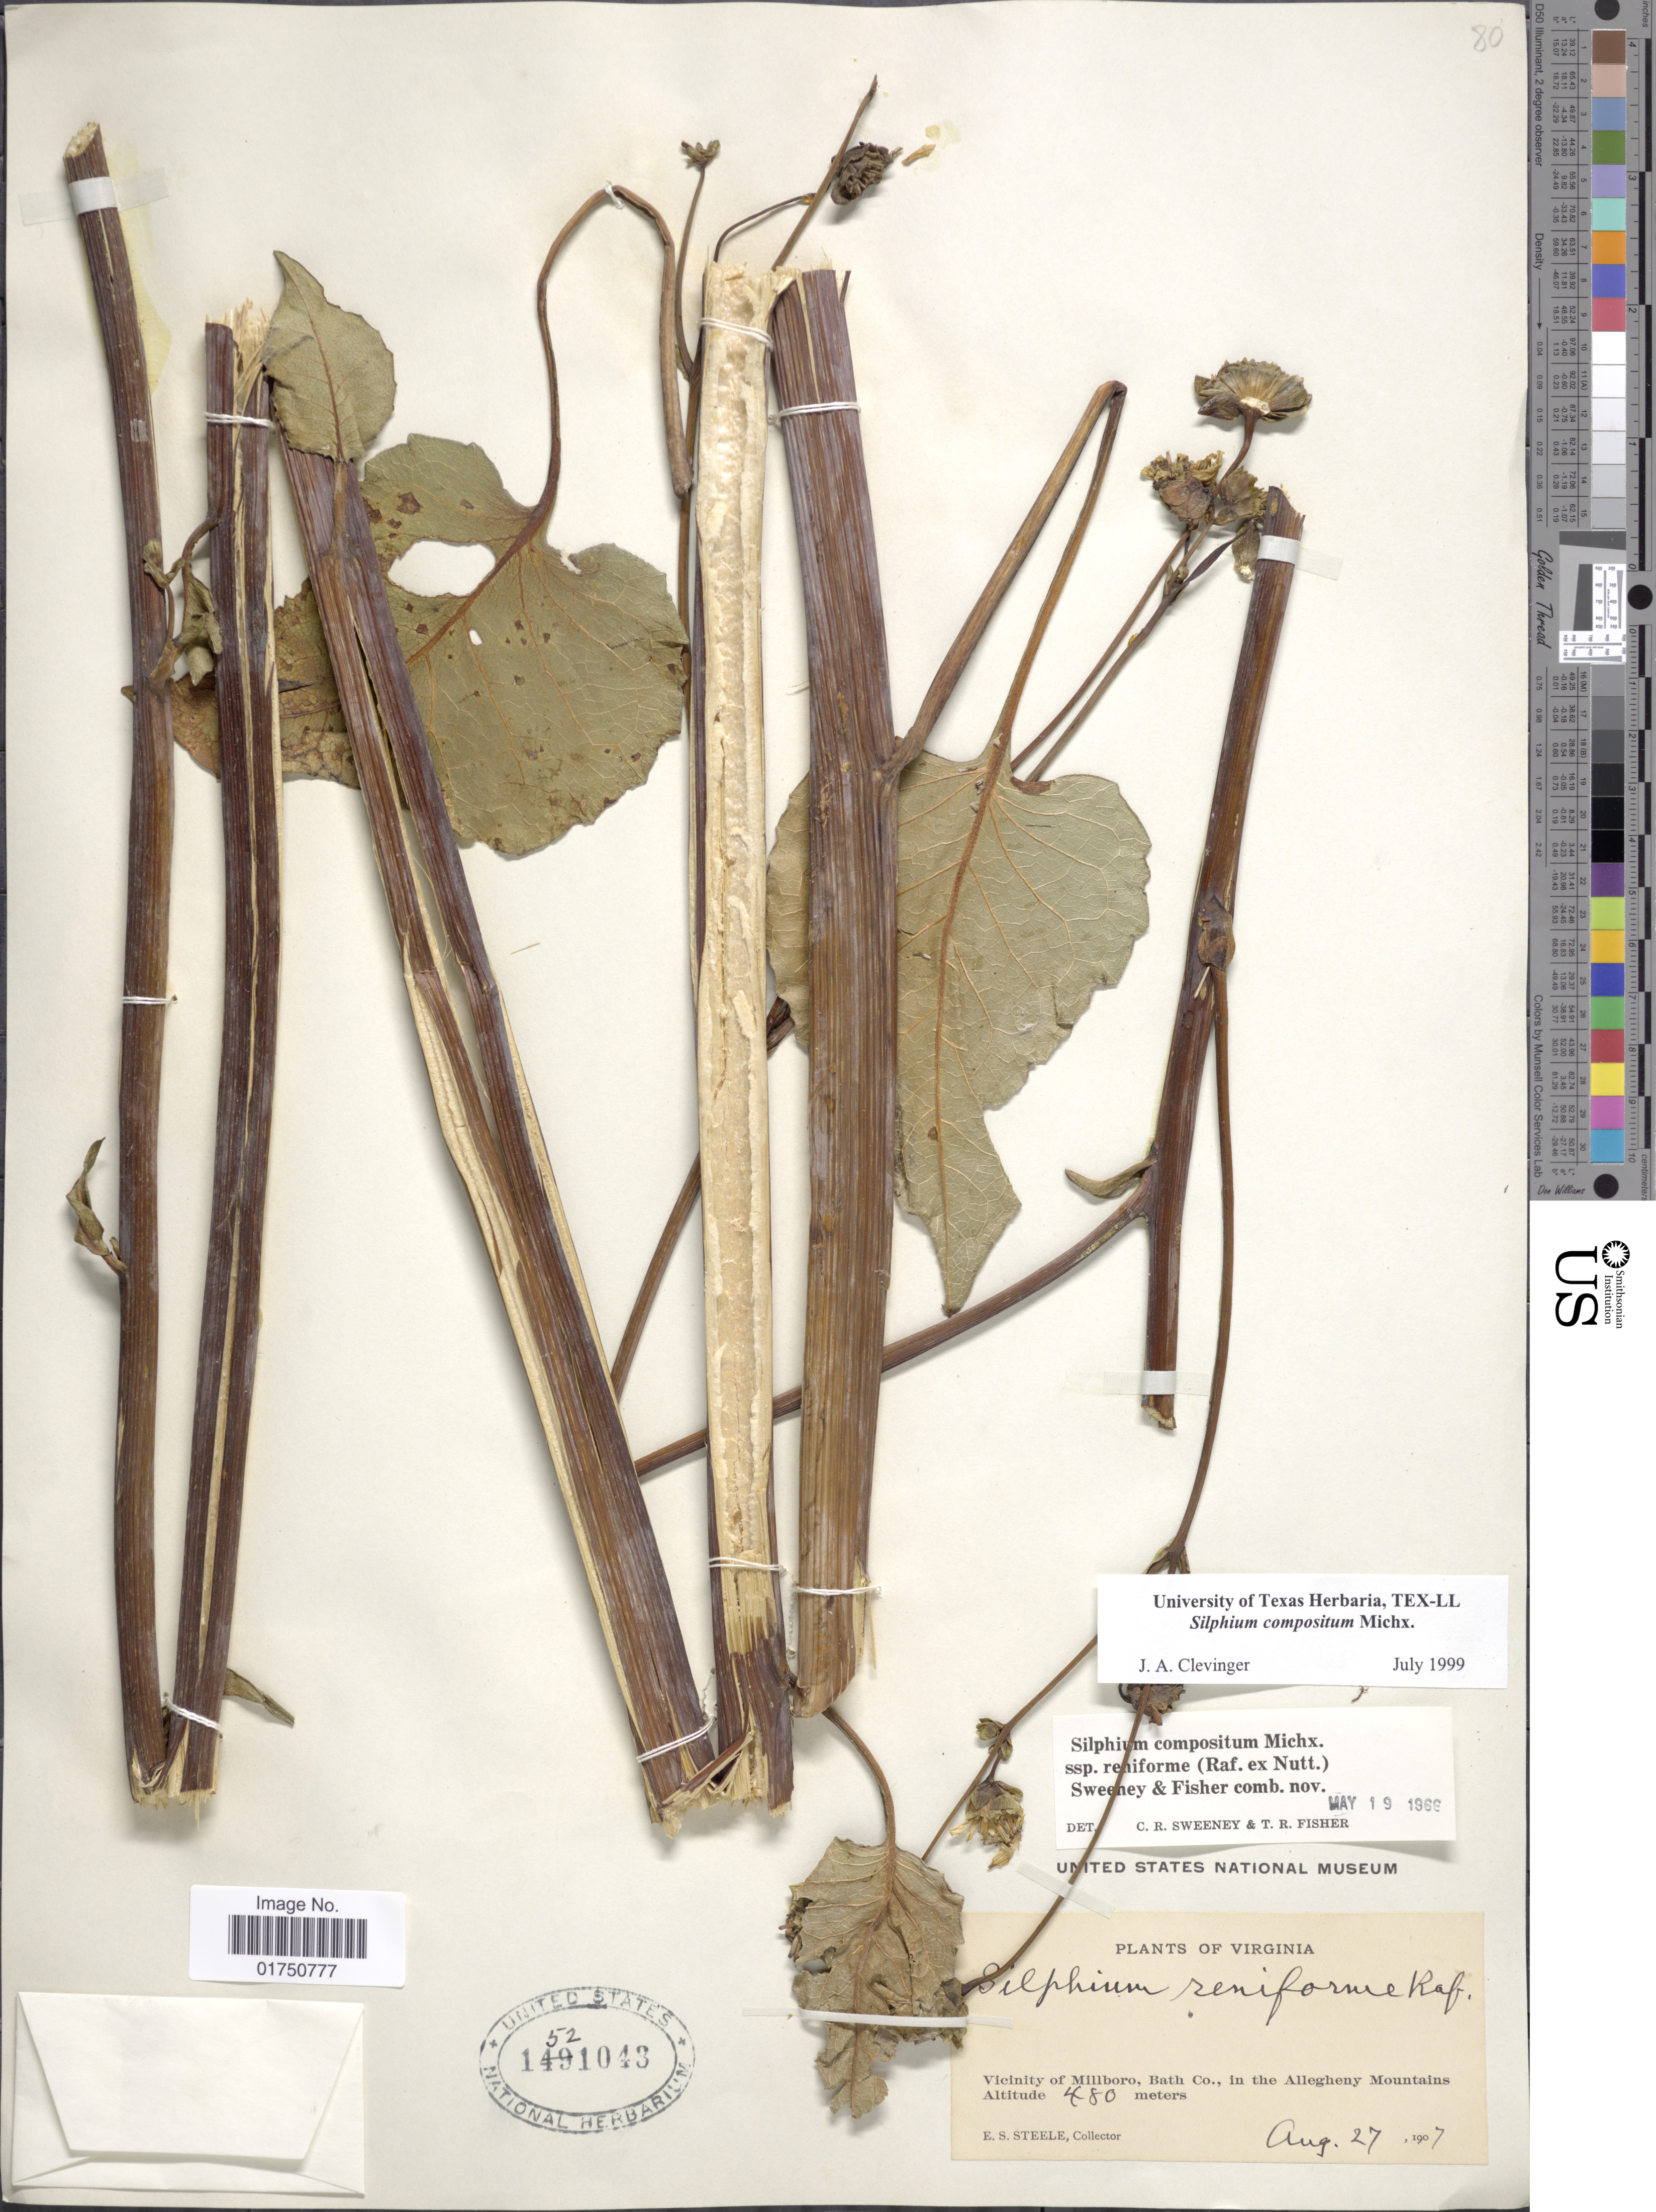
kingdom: Plantae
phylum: Tracheophyta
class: Magnoliopsida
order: Asterales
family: Asteraceae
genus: Silphium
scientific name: Silphium compositum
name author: Michx.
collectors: E. Steele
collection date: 1907-08-27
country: United States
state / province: Virginia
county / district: Bath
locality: Vicinity of Millboro, Bath Co., in the Allegheny Mountains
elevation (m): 480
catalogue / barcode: US 1521043